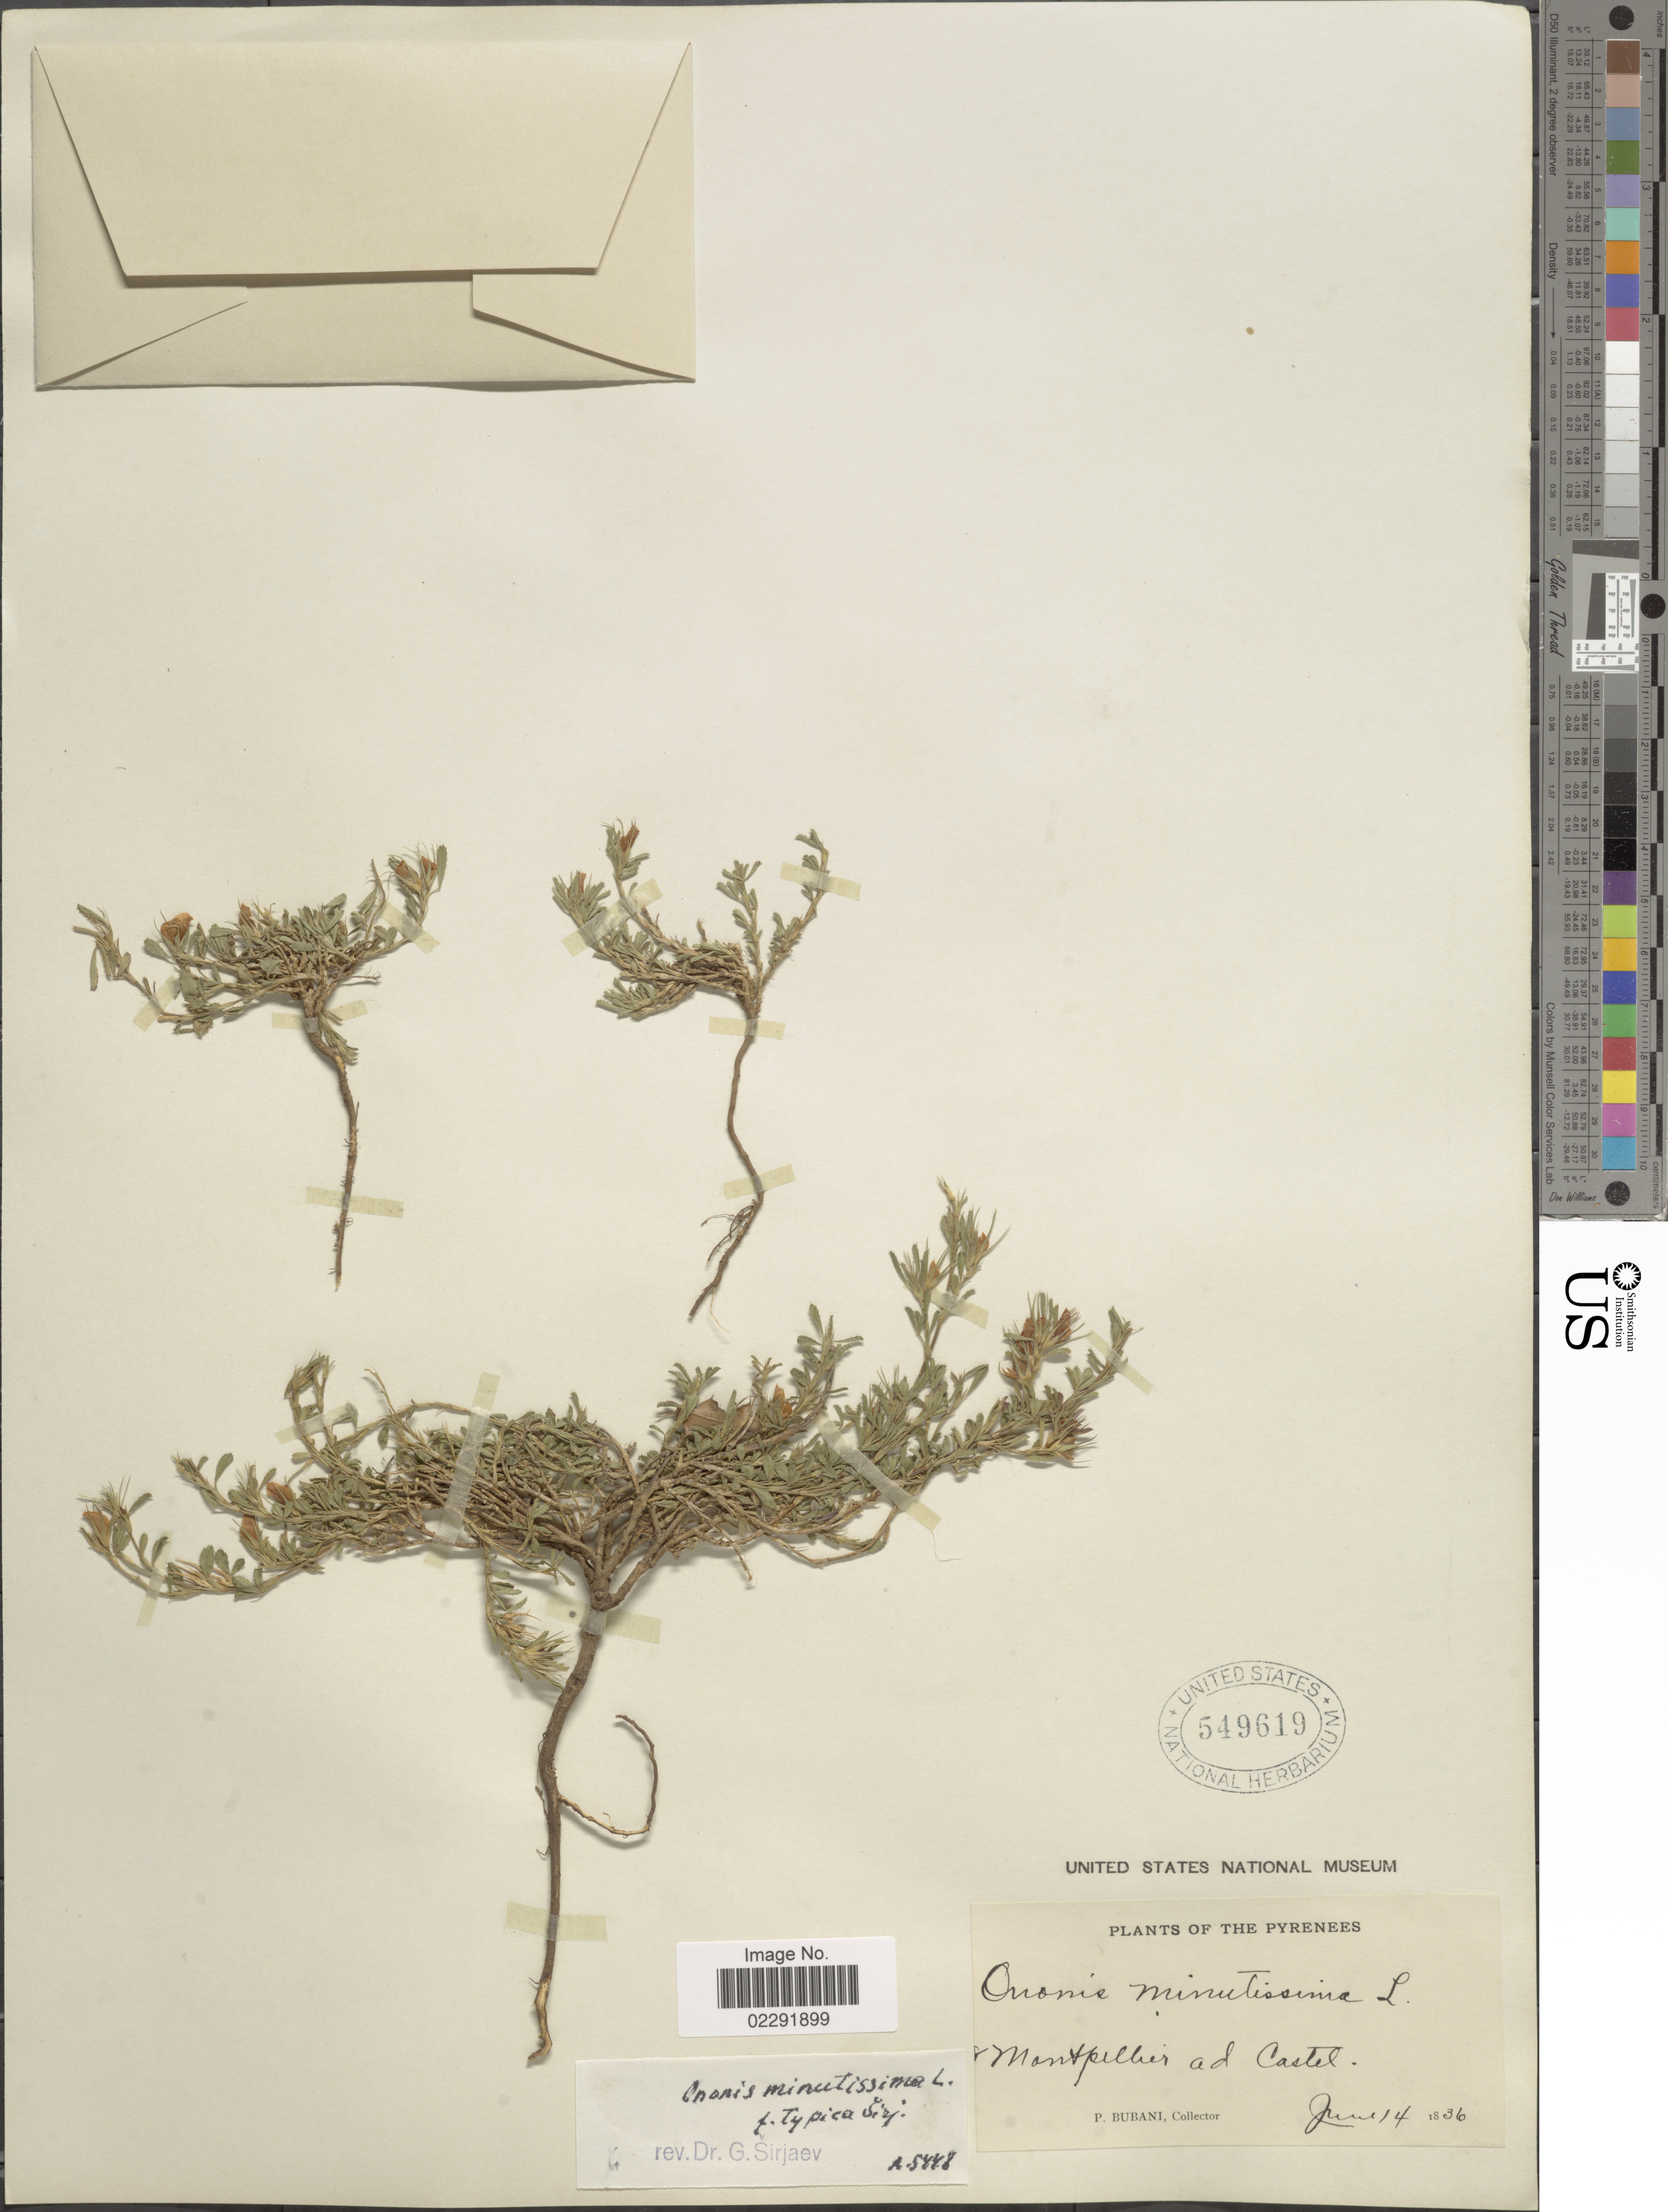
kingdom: Plantae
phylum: Tracheophyta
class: Magnoliopsida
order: Fabales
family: Fabaceae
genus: Ononis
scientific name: Ononis minutissima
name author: L.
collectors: P. Bubani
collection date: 1836-06-14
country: France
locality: Pyrenees. Montpellier ad Castel. [interpreted]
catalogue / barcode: US 549619